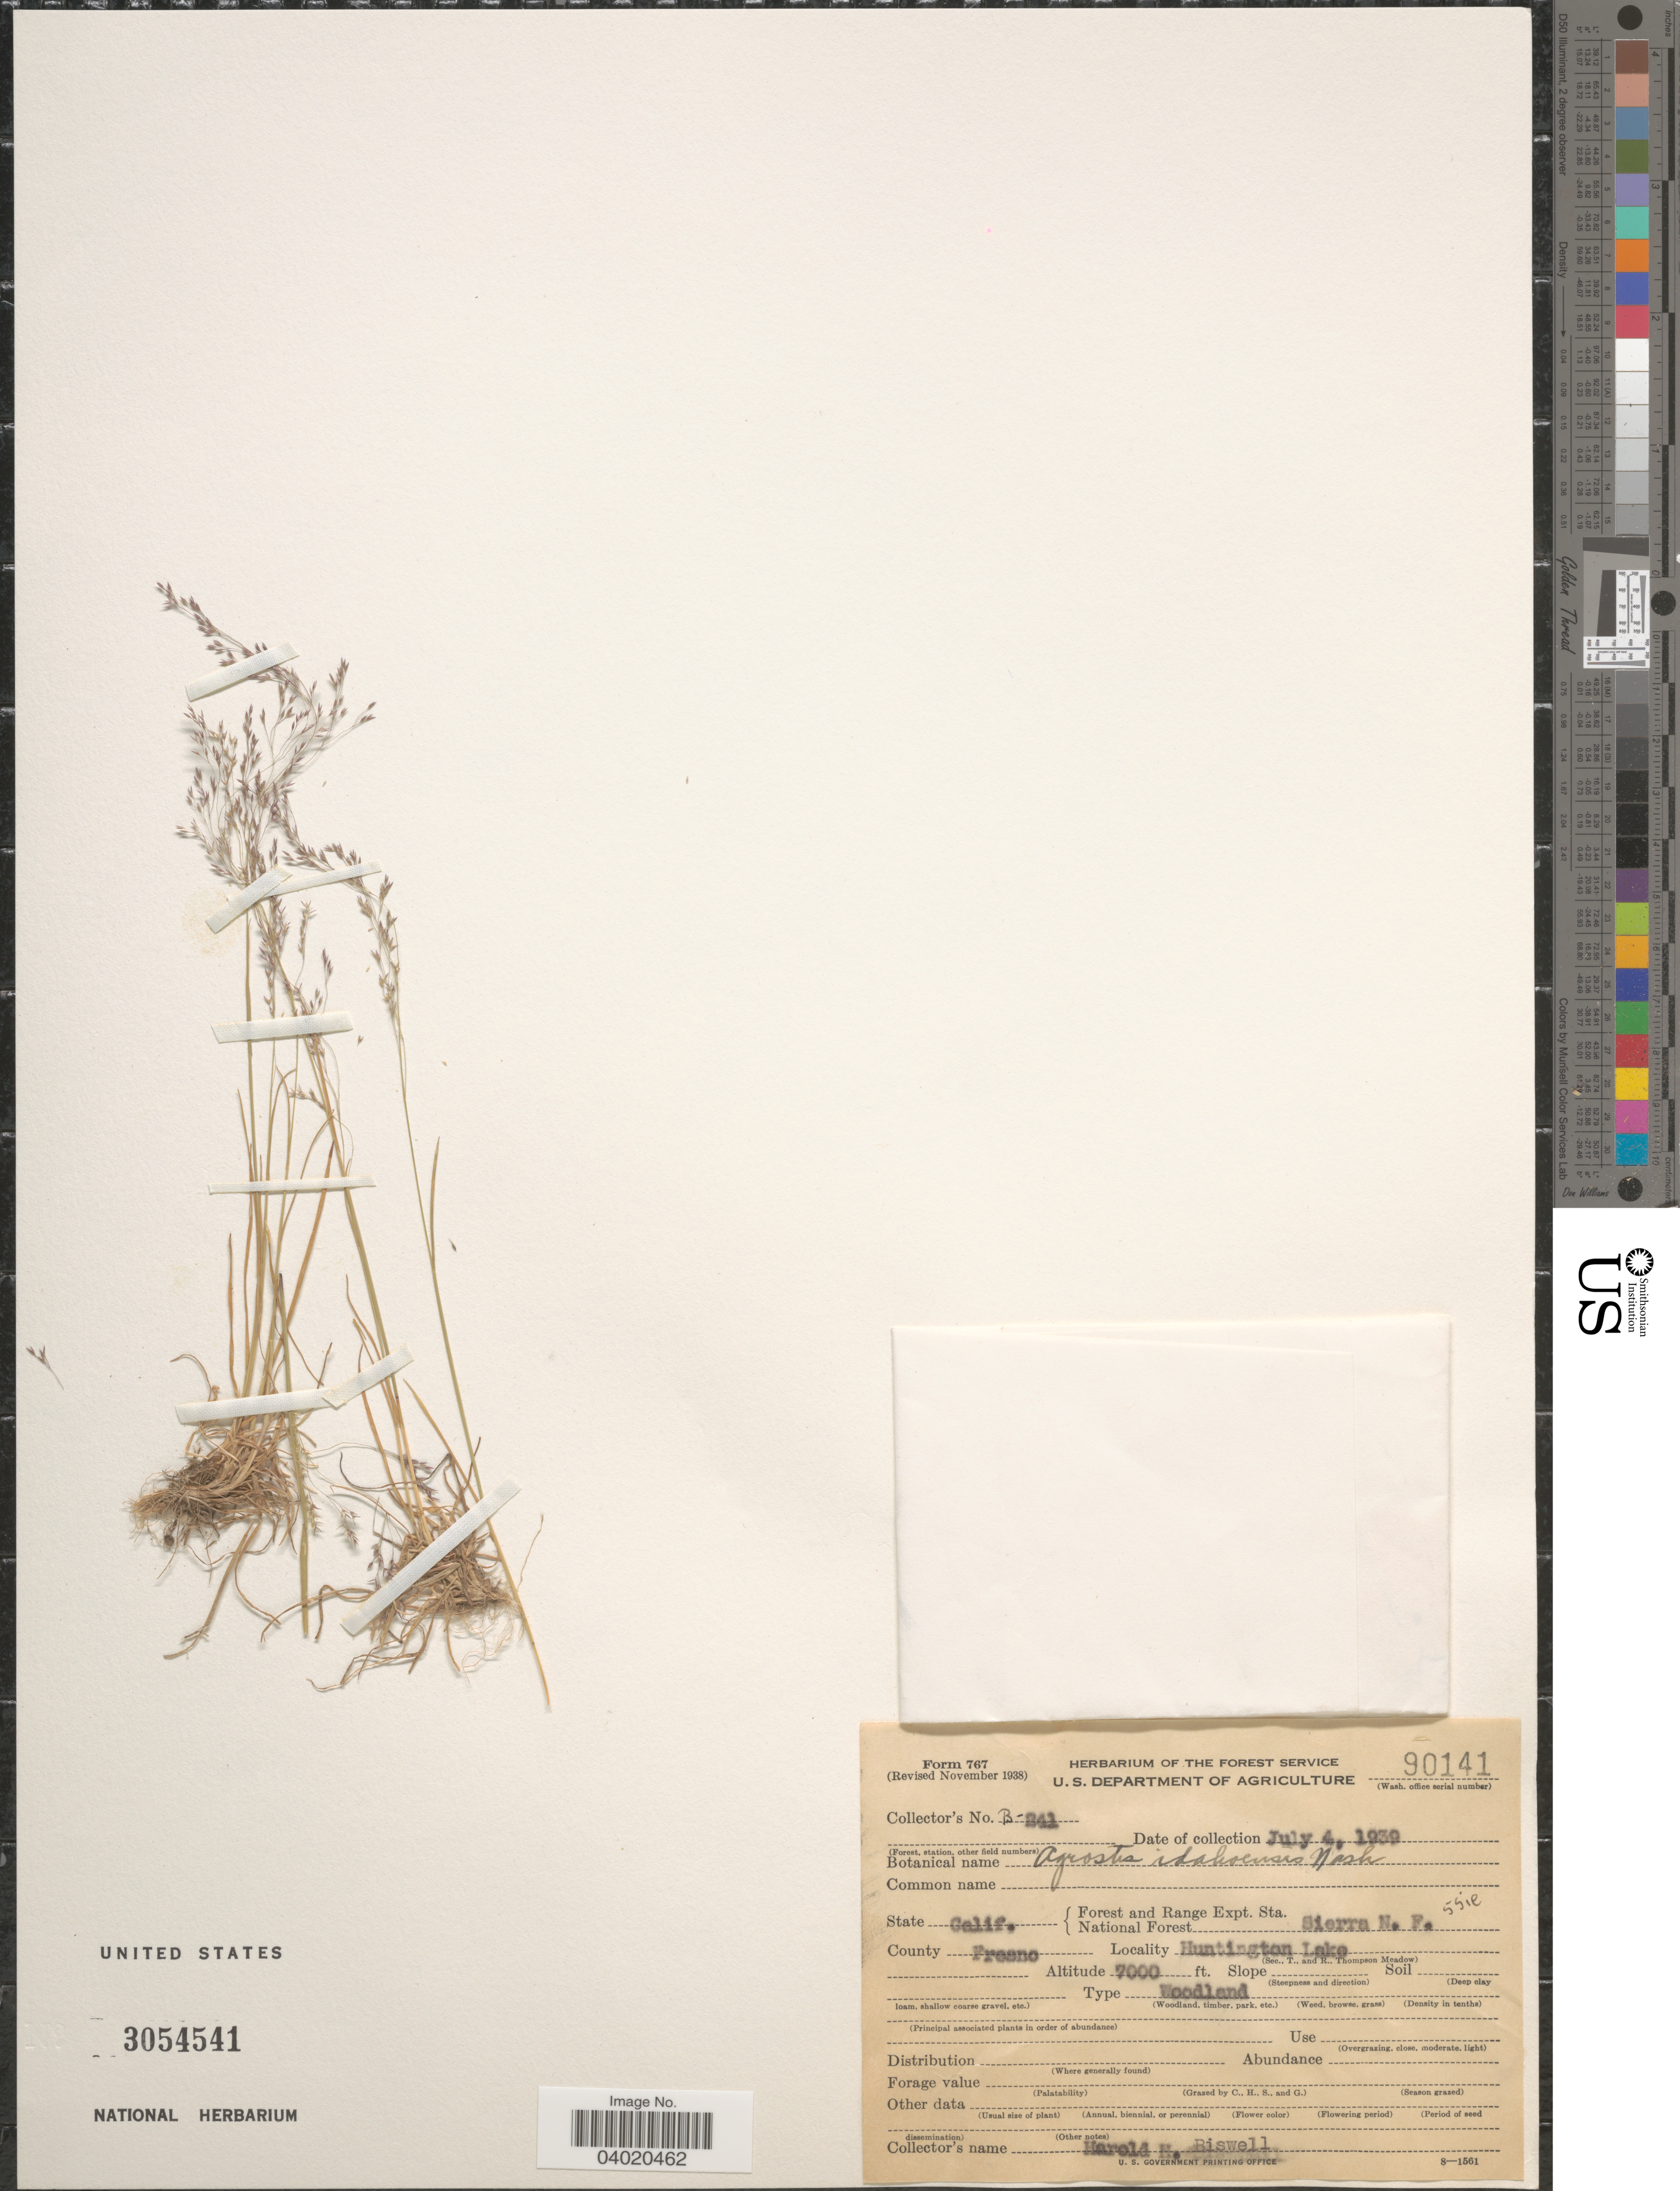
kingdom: Plantae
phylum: Tracheophyta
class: Liliopsida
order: Poales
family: Poaceae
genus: Agrostis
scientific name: Agrostis idahoensis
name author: Nash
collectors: H. Biswell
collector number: B-241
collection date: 1939-08-04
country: United States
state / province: California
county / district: Fresno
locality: Sierra National Forest. Huntington lake.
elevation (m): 2134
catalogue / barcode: US 3054541